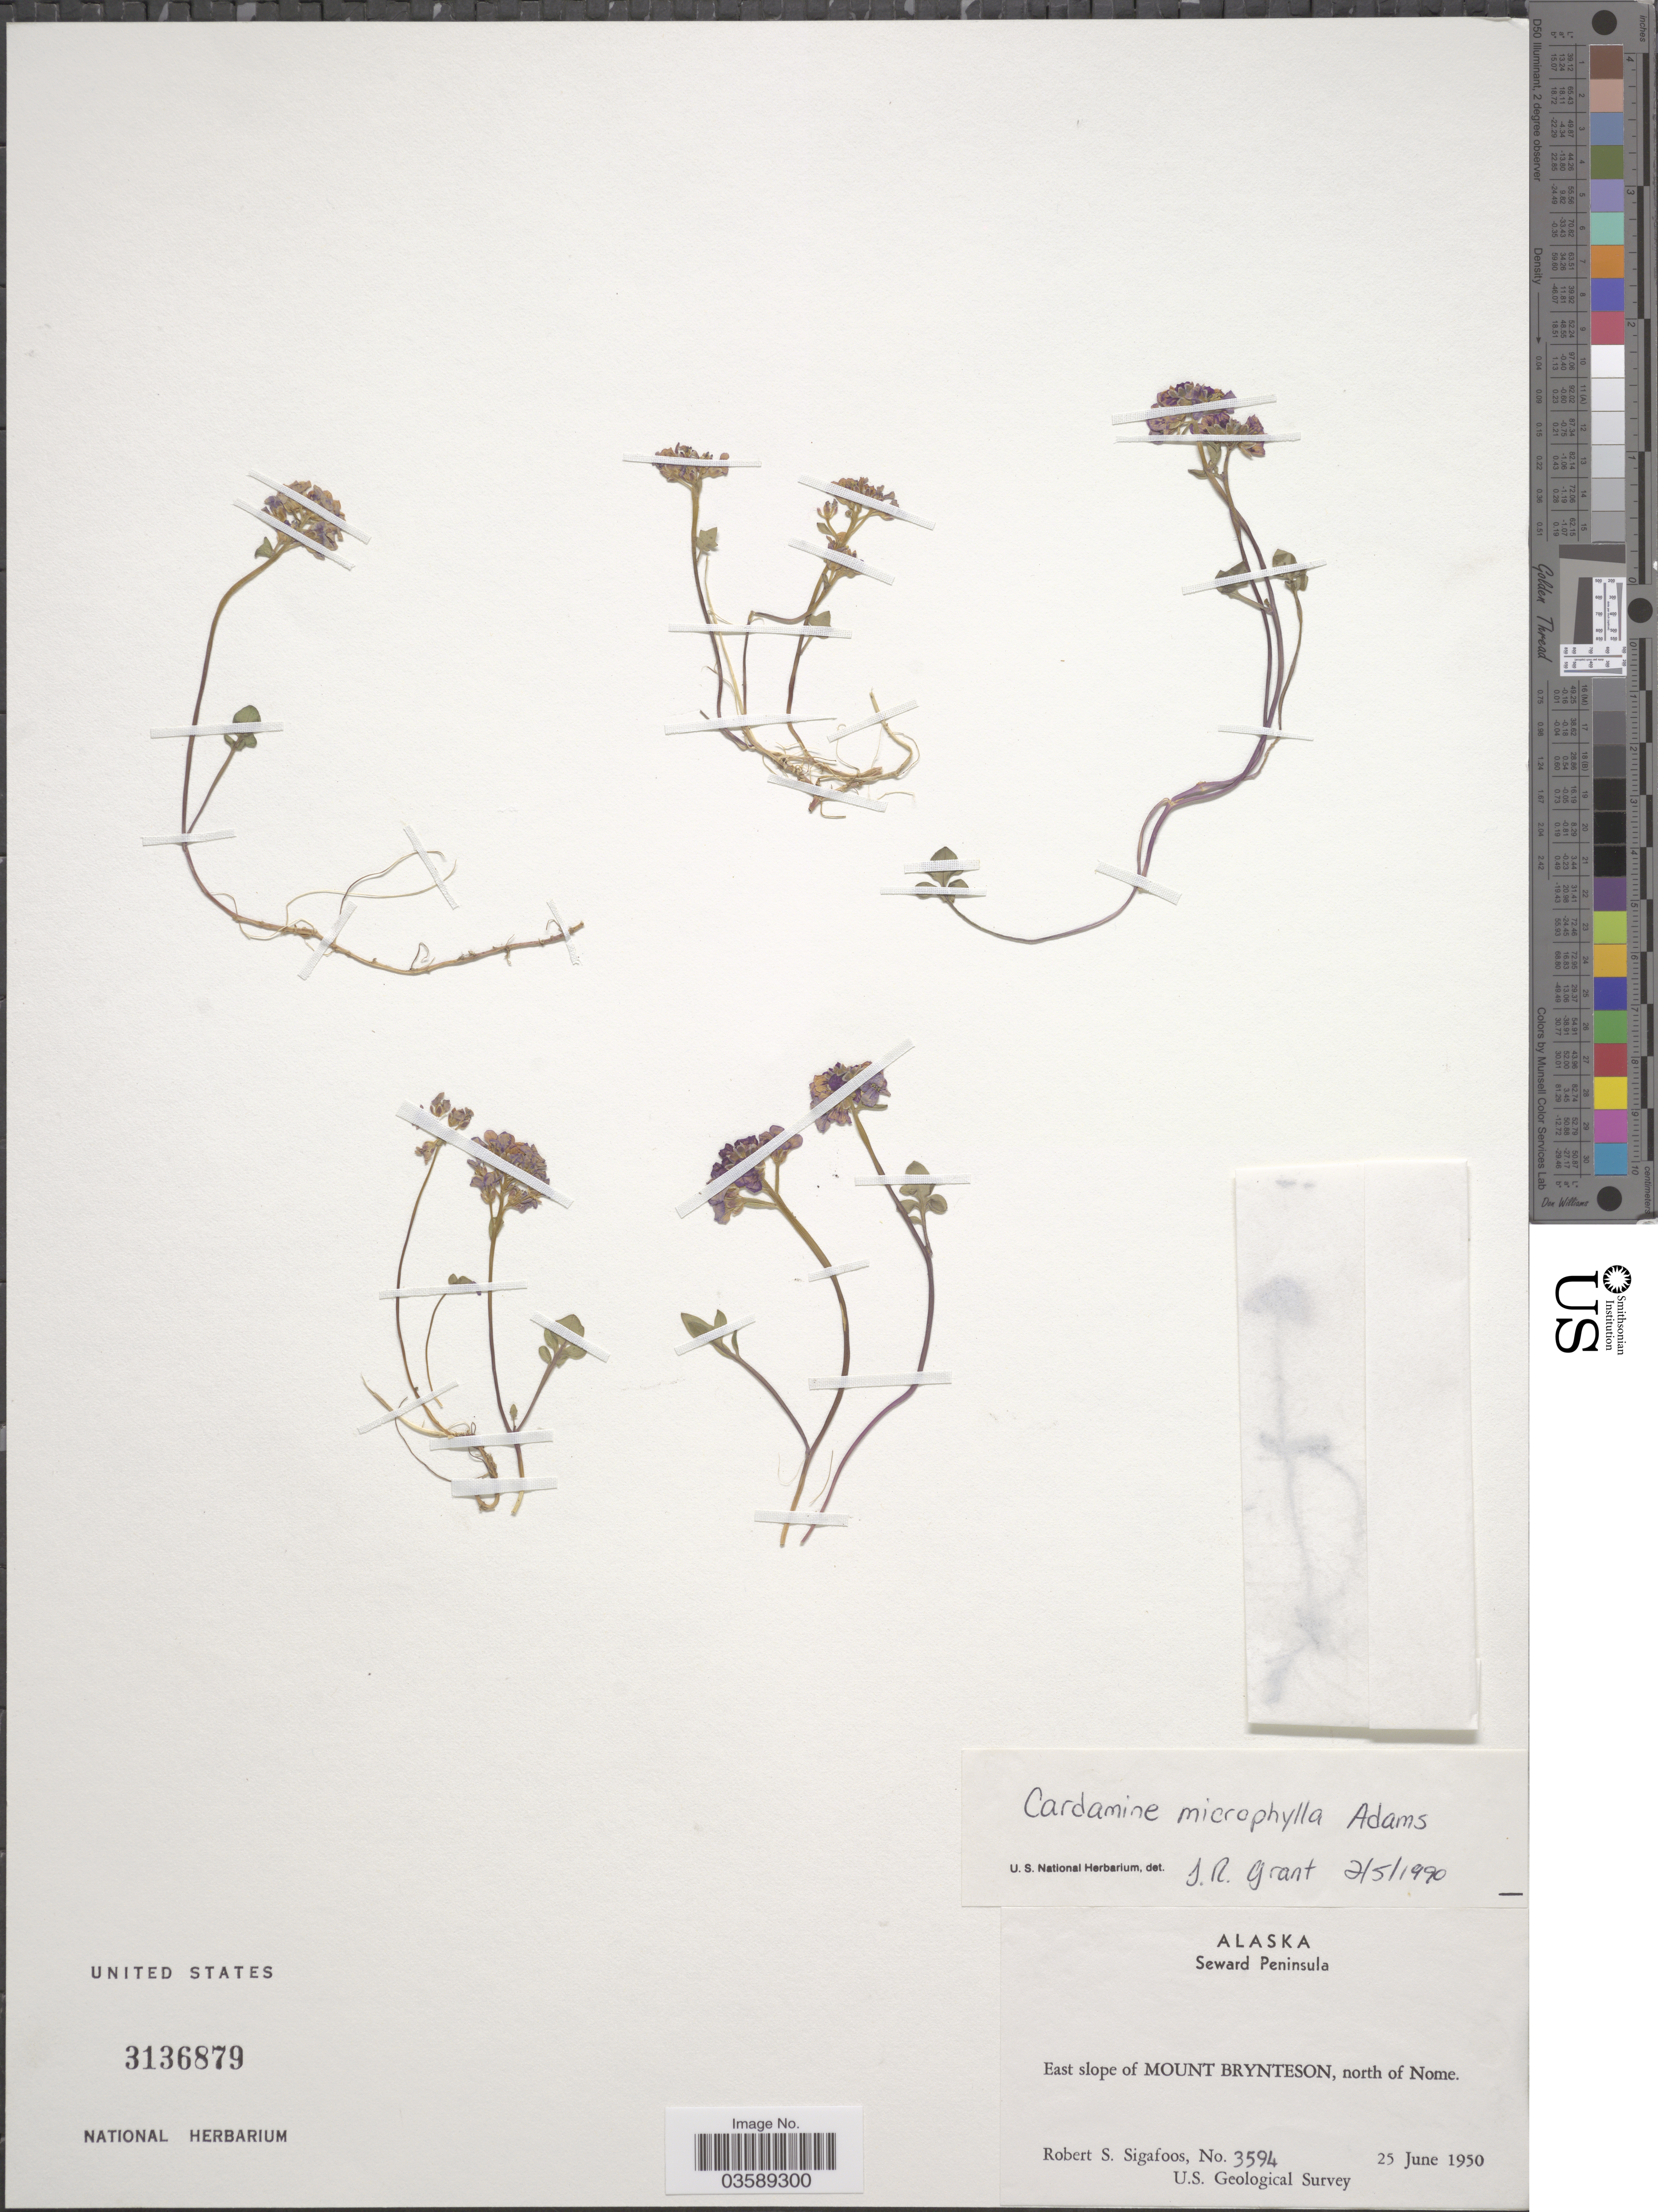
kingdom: Plantae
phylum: Tracheophyta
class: Magnoliopsida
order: Brassicales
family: Brassicaceae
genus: Cardamine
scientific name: Cardamine microphylla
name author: Adams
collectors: R. Sigafoos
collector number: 3594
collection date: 1950-06-25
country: United States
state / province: Alaska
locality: Seward Peninsula. East slope of Mount Brynteson, north of Nome.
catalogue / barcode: US 3136879